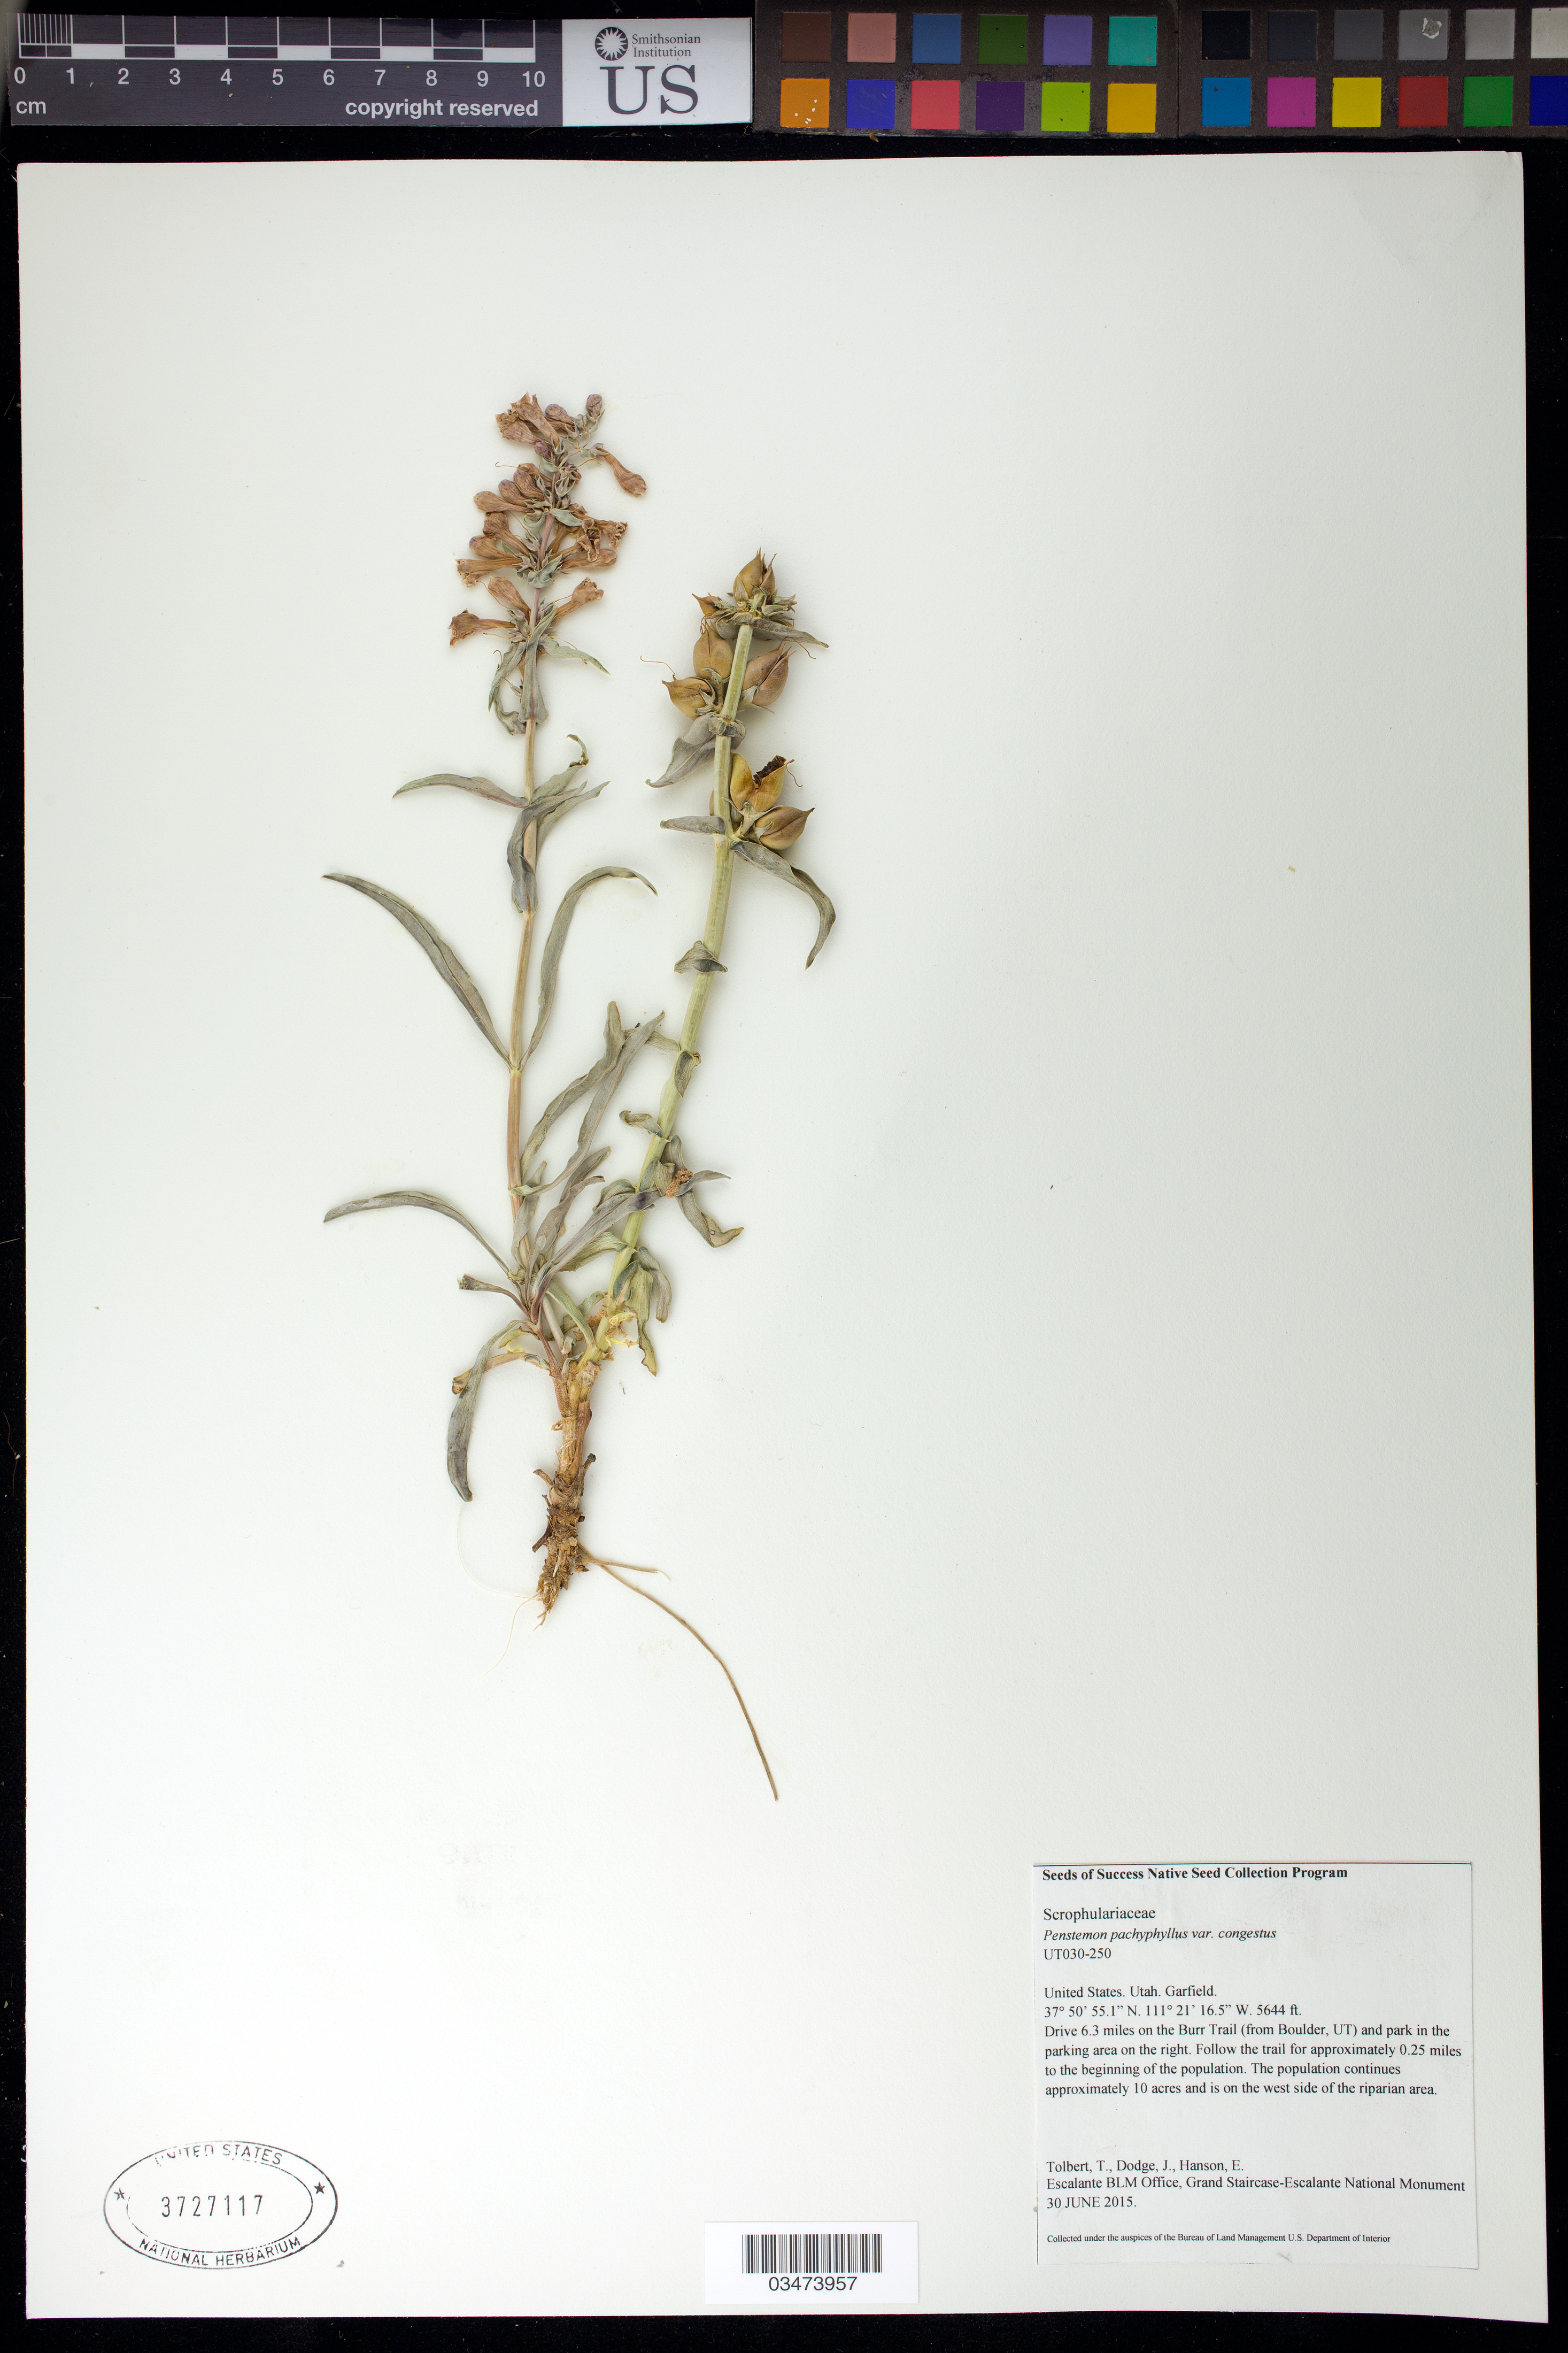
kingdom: Plantae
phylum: Tracheophyta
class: Magnoliopsida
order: Lamiales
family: Plantaginaceae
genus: Penstemon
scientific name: Penstemon pachyphyllus var. congestus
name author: (M.E. Jones) N.H. Holmgren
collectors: T. Tolbert, J. Dodge & E. Hanson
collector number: UT030-250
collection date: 2015-06-30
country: United States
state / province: Utah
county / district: Garfield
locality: From Boulder 6.3 miles on the Burr Trail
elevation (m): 1720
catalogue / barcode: US 3727117